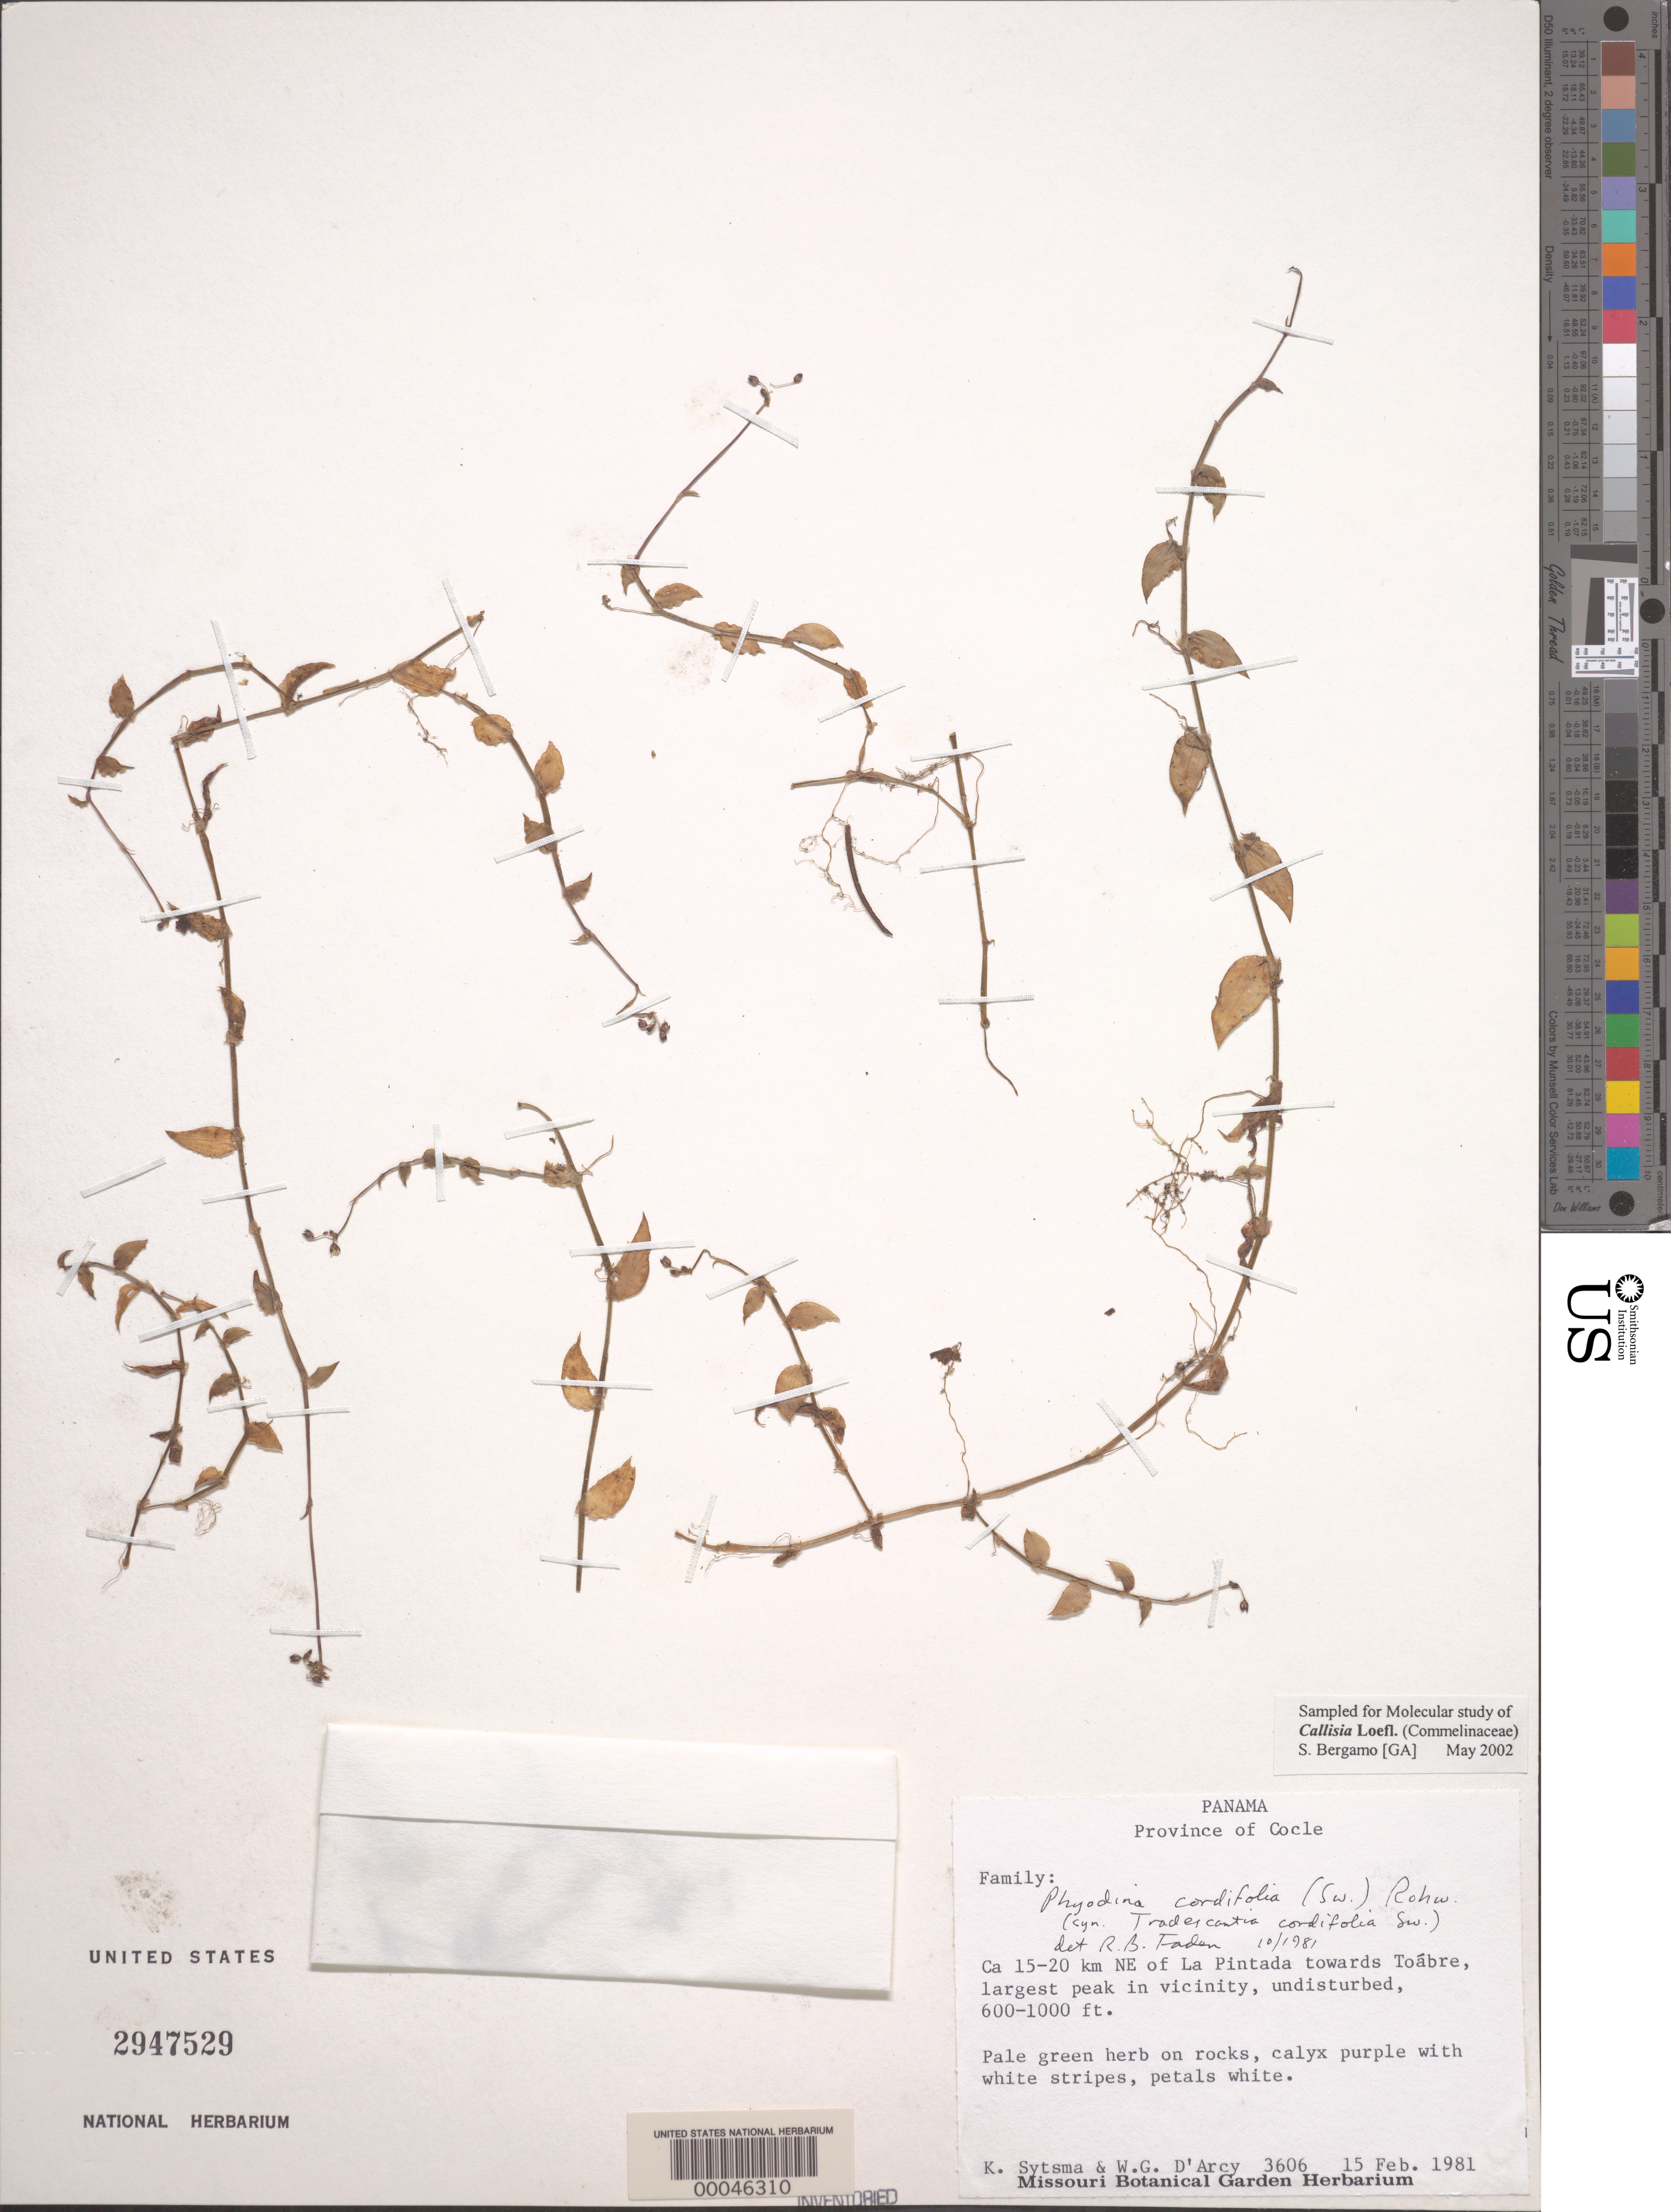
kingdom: Plantae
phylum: Tracheophyta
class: Liliopsida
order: Commelinales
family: Commelinaceae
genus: Callisia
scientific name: Callisia cordifolia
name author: (Sw.) E.S. Anderson & Woodson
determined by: Faden, Robert B., (US), Smithsonian Institution - National Museum of Natural History (UNITED STATES)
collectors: K. J. Sytsma & W. G. D'Arcy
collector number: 3606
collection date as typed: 15 Feb 1981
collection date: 1981-02-15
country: Panama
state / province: Coclé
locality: NE of la Pintada towards Toabre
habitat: Undisturbed peak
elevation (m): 183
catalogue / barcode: US 2947529